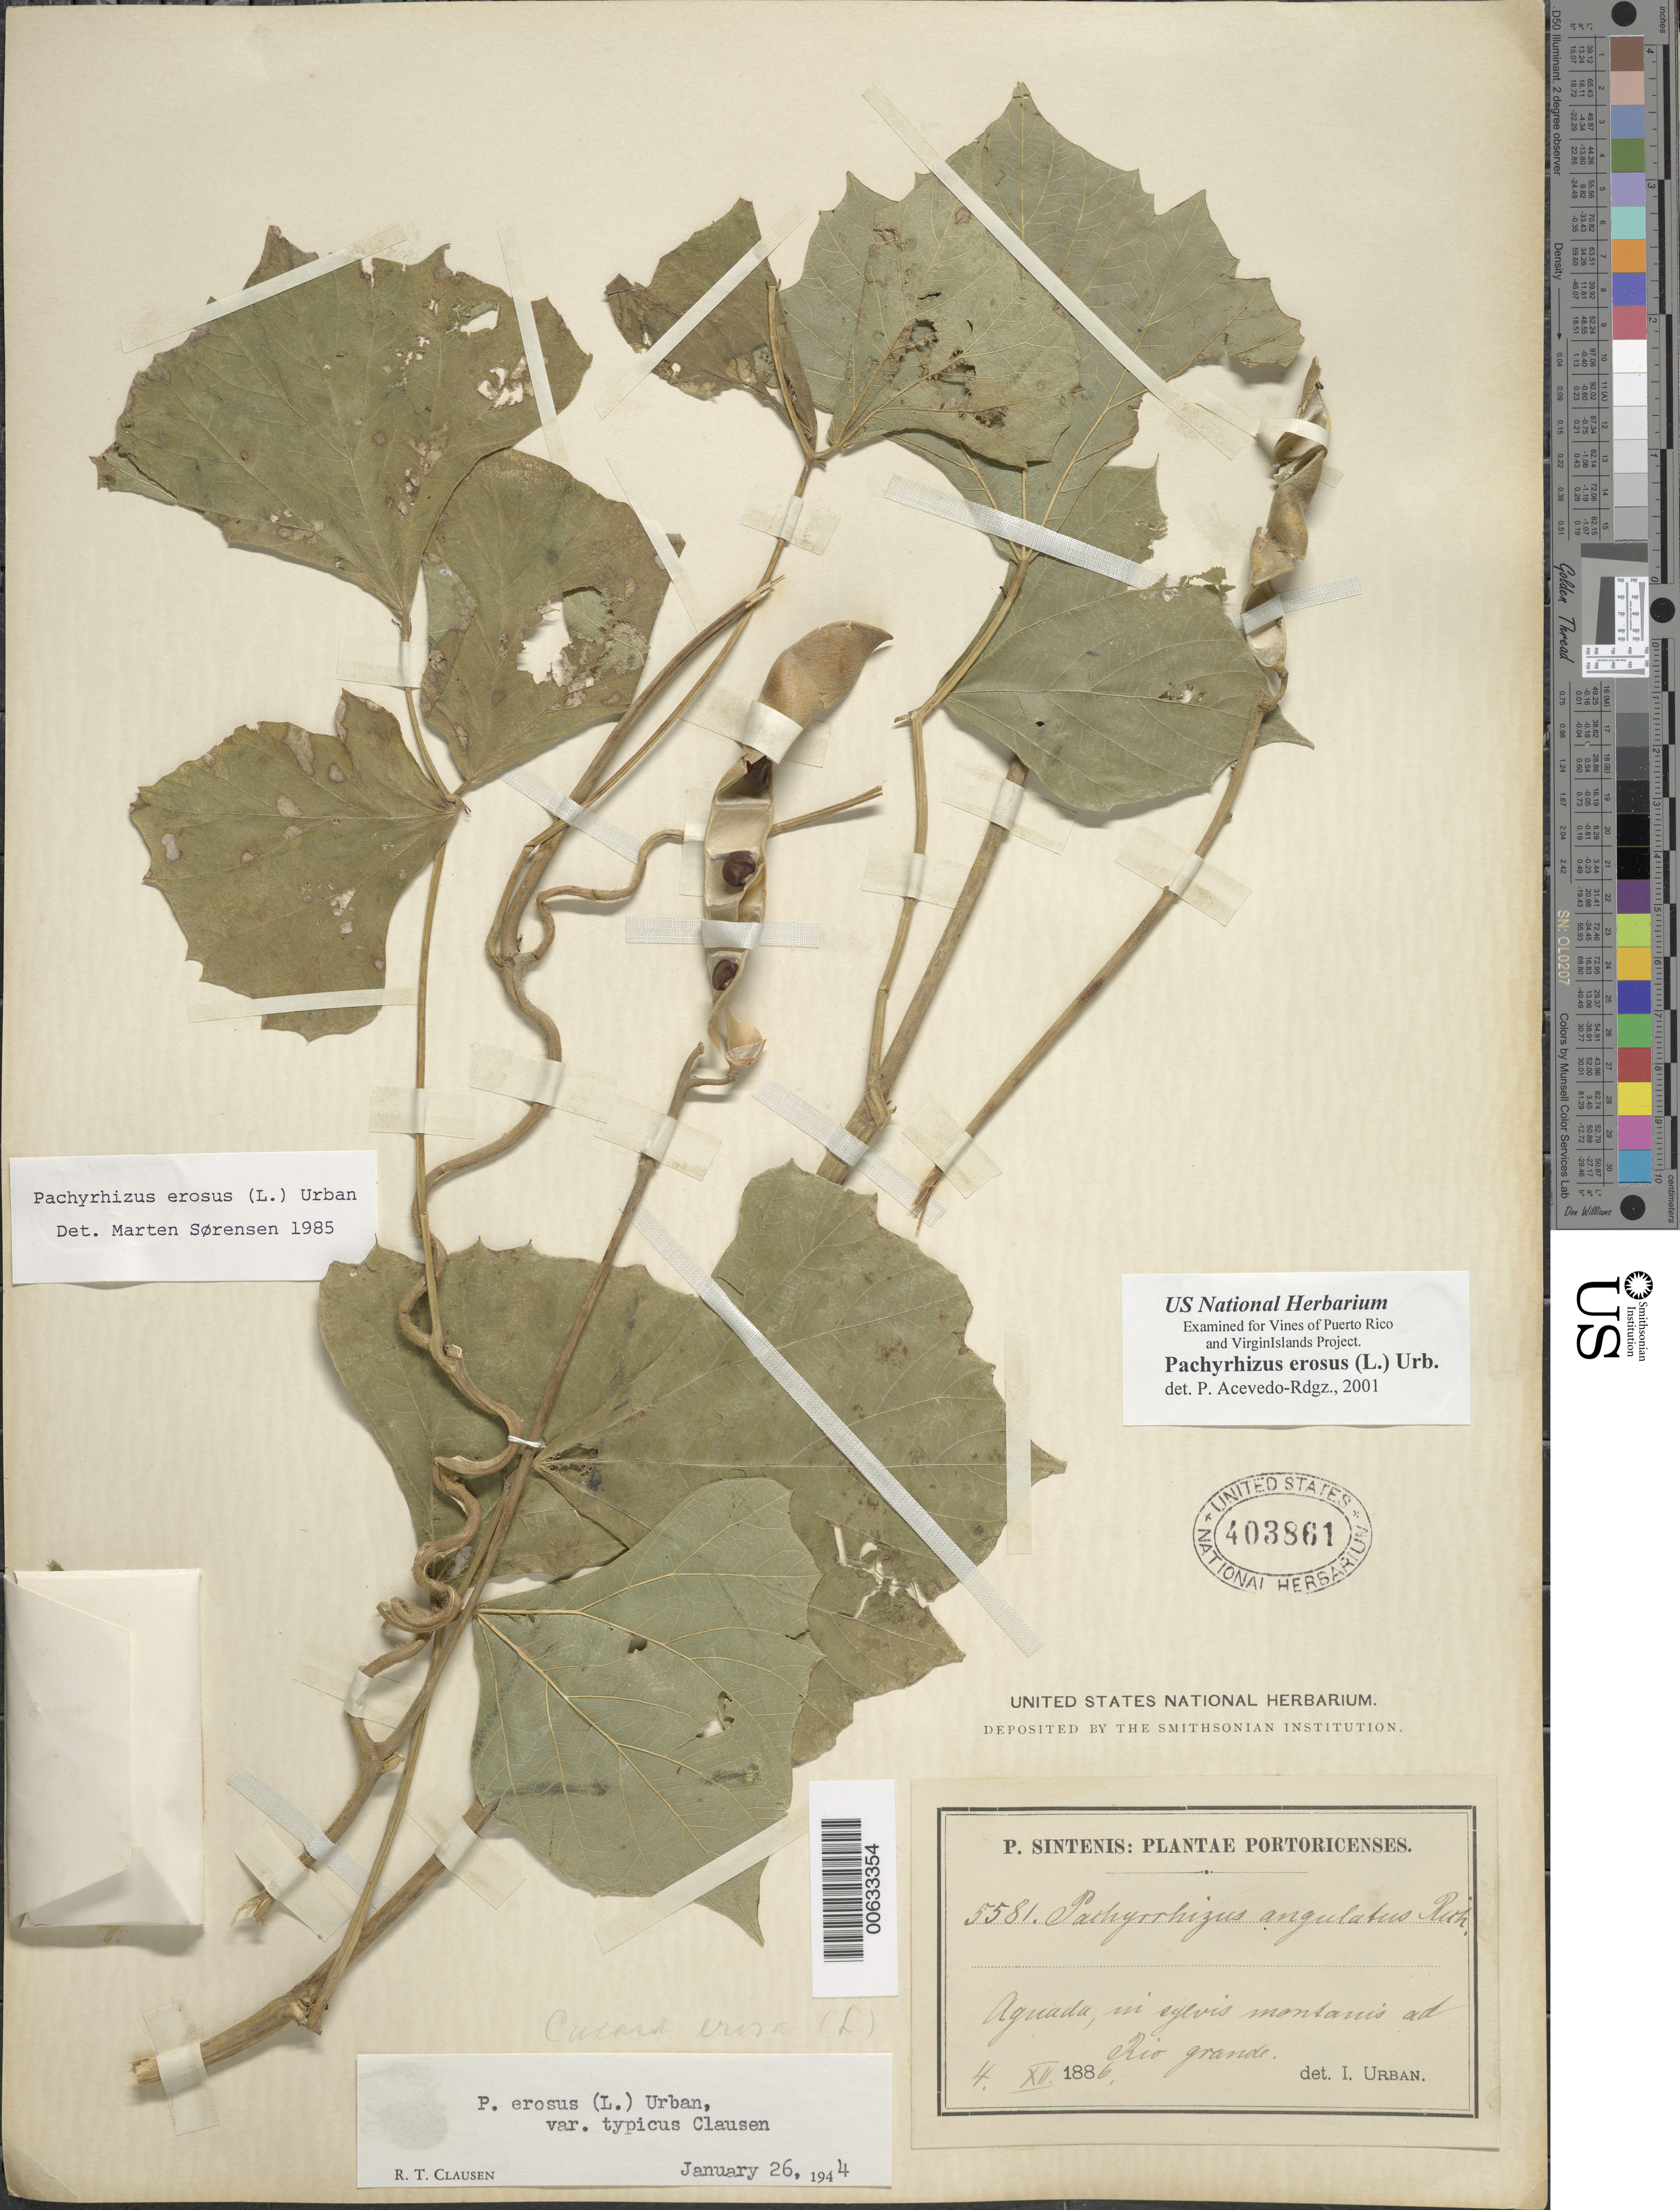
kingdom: Plantae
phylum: Tracheophyta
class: Magnoliopsida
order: Fabales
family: Fabaceae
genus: Pachyrhizus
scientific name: Pachyrhizus erosus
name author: (L.) Urb.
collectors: P. Sintenis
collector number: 5581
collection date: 1886-12-04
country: Puerto Rico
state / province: Río Grande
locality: Portoricenses, Aguada, in sylvis montanis ad Rio Grande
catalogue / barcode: US 403861